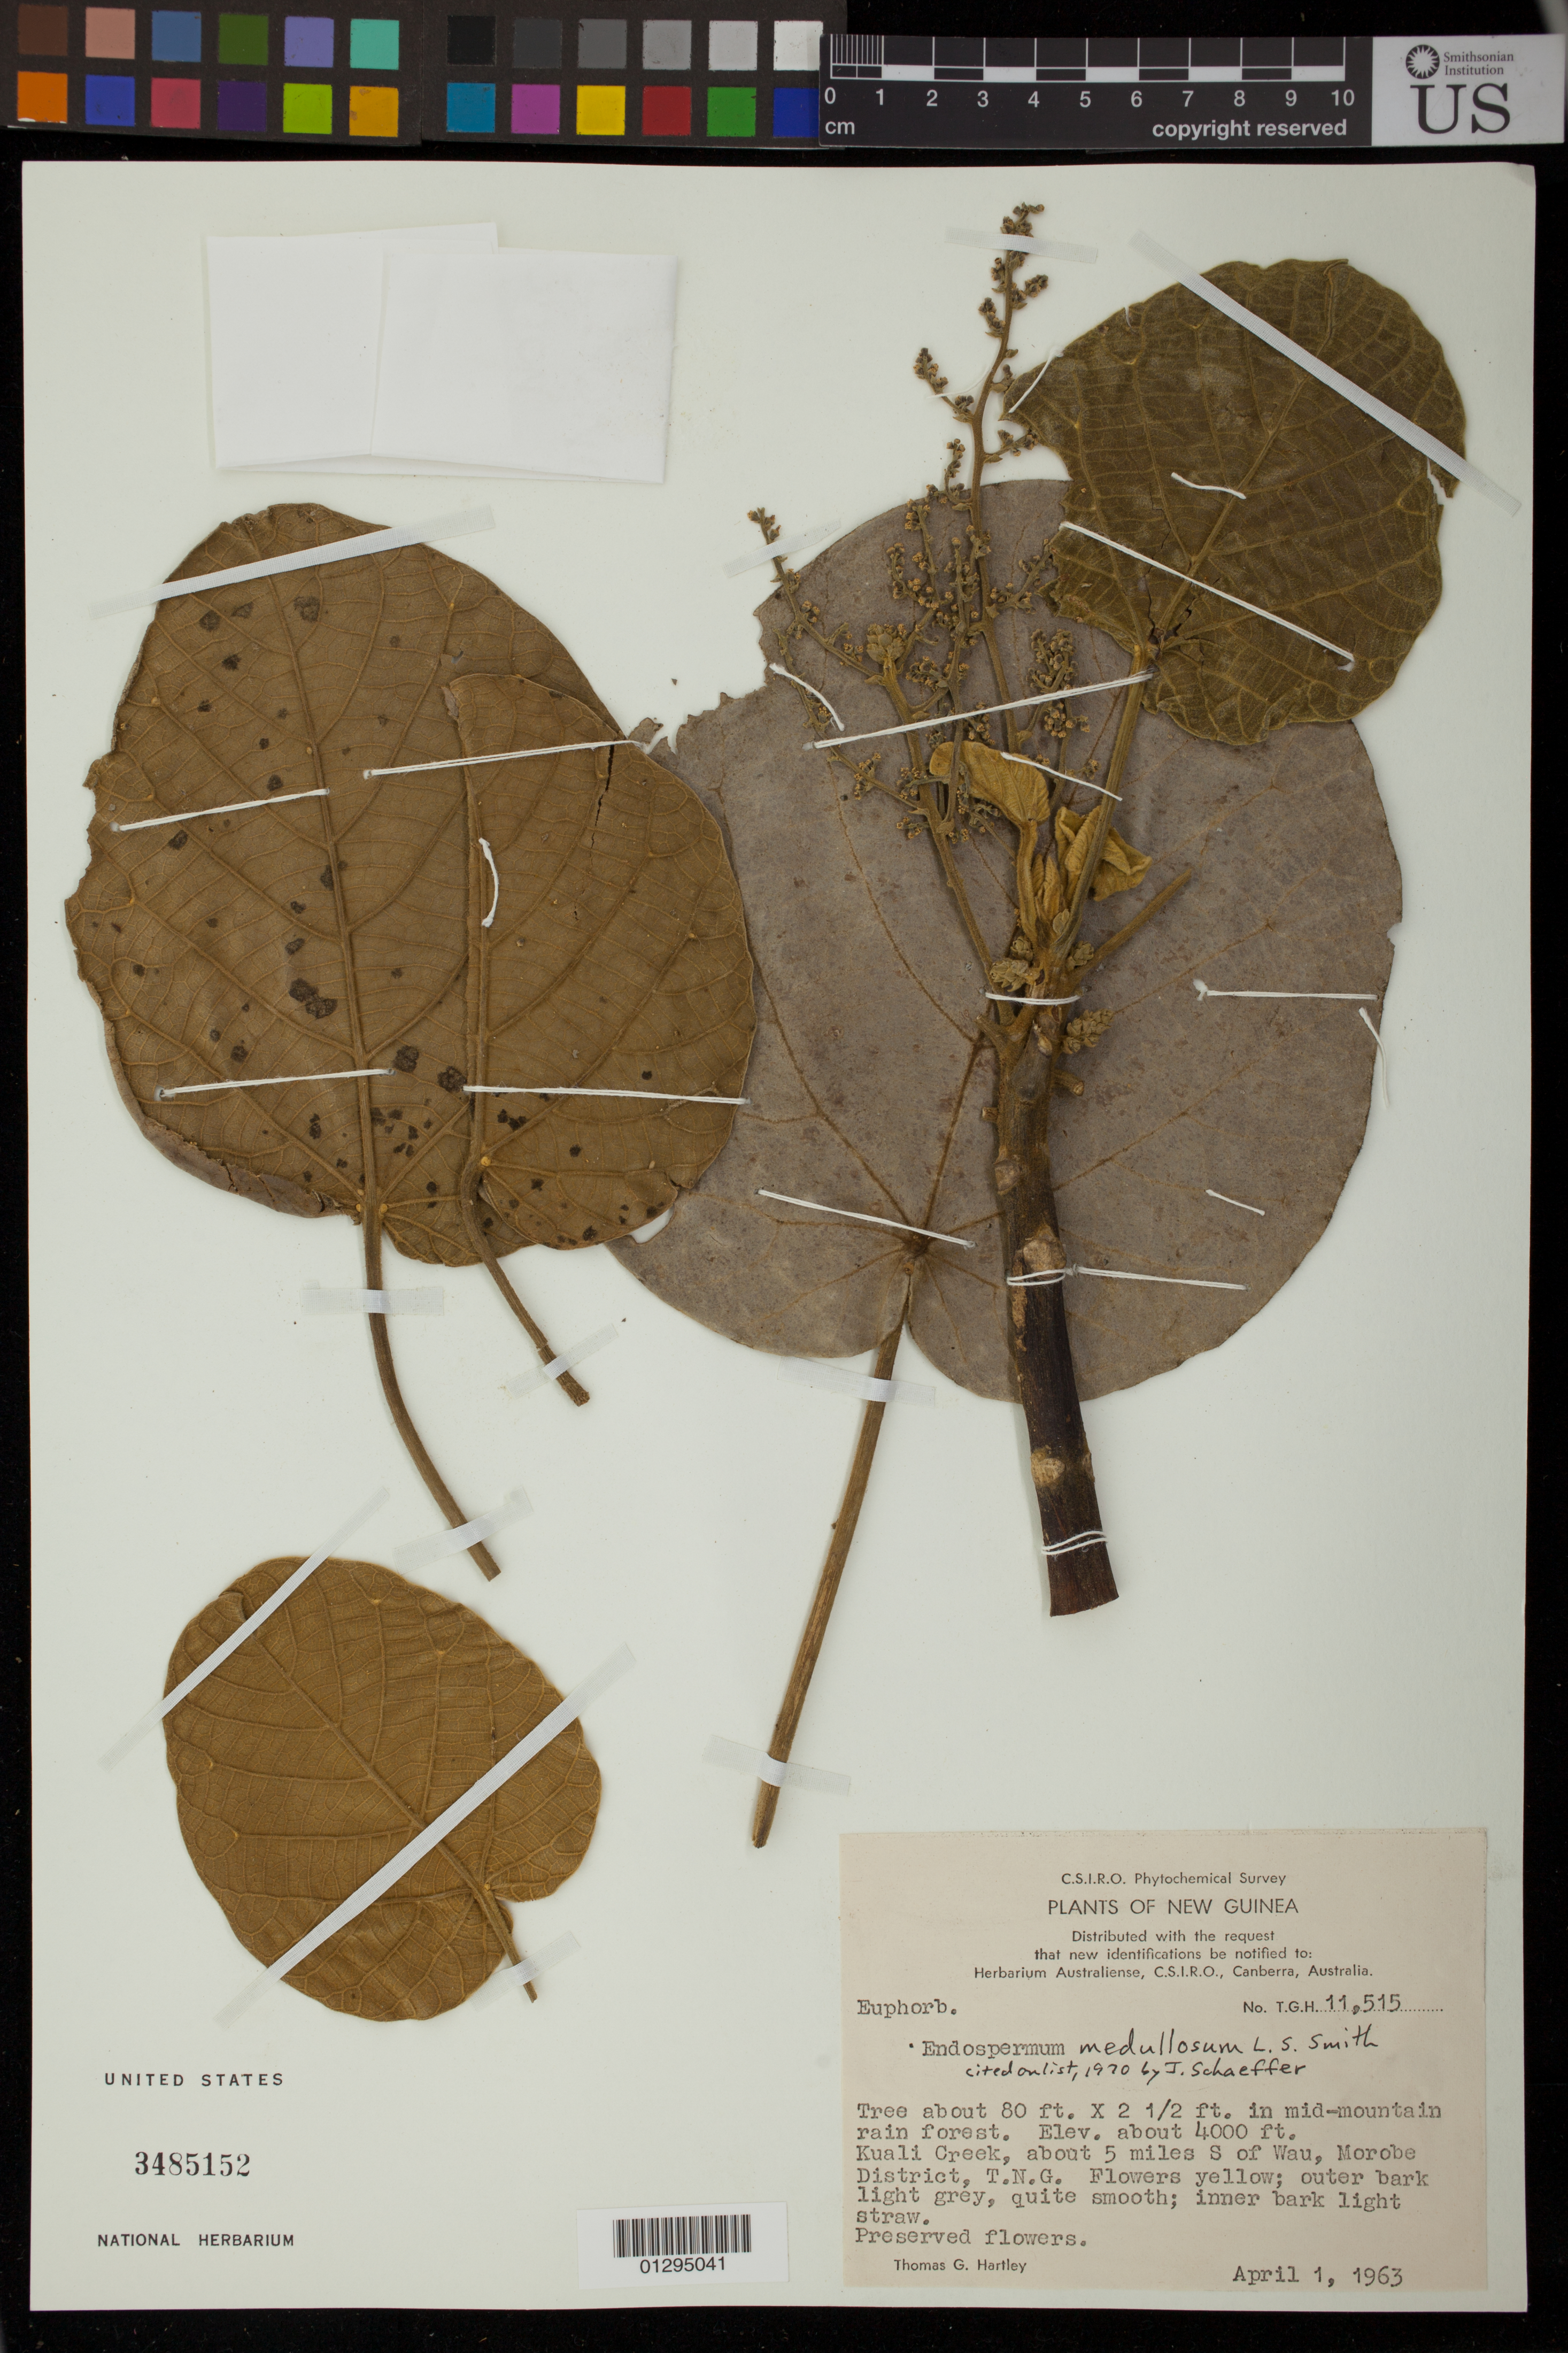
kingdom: Plantae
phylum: Tracheophyta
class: Magnoliopsida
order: Malpighiales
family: Euphorbiaceae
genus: Endospermum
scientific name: Endospermum medullosum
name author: L.S. Sm.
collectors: T. G. Hartley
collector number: T.G.H. 11515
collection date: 1963-04-01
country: Papua New Guinea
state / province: Morobe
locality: Kuali Creek, about 5 miles S of Wau,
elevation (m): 1219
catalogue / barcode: US 3485152